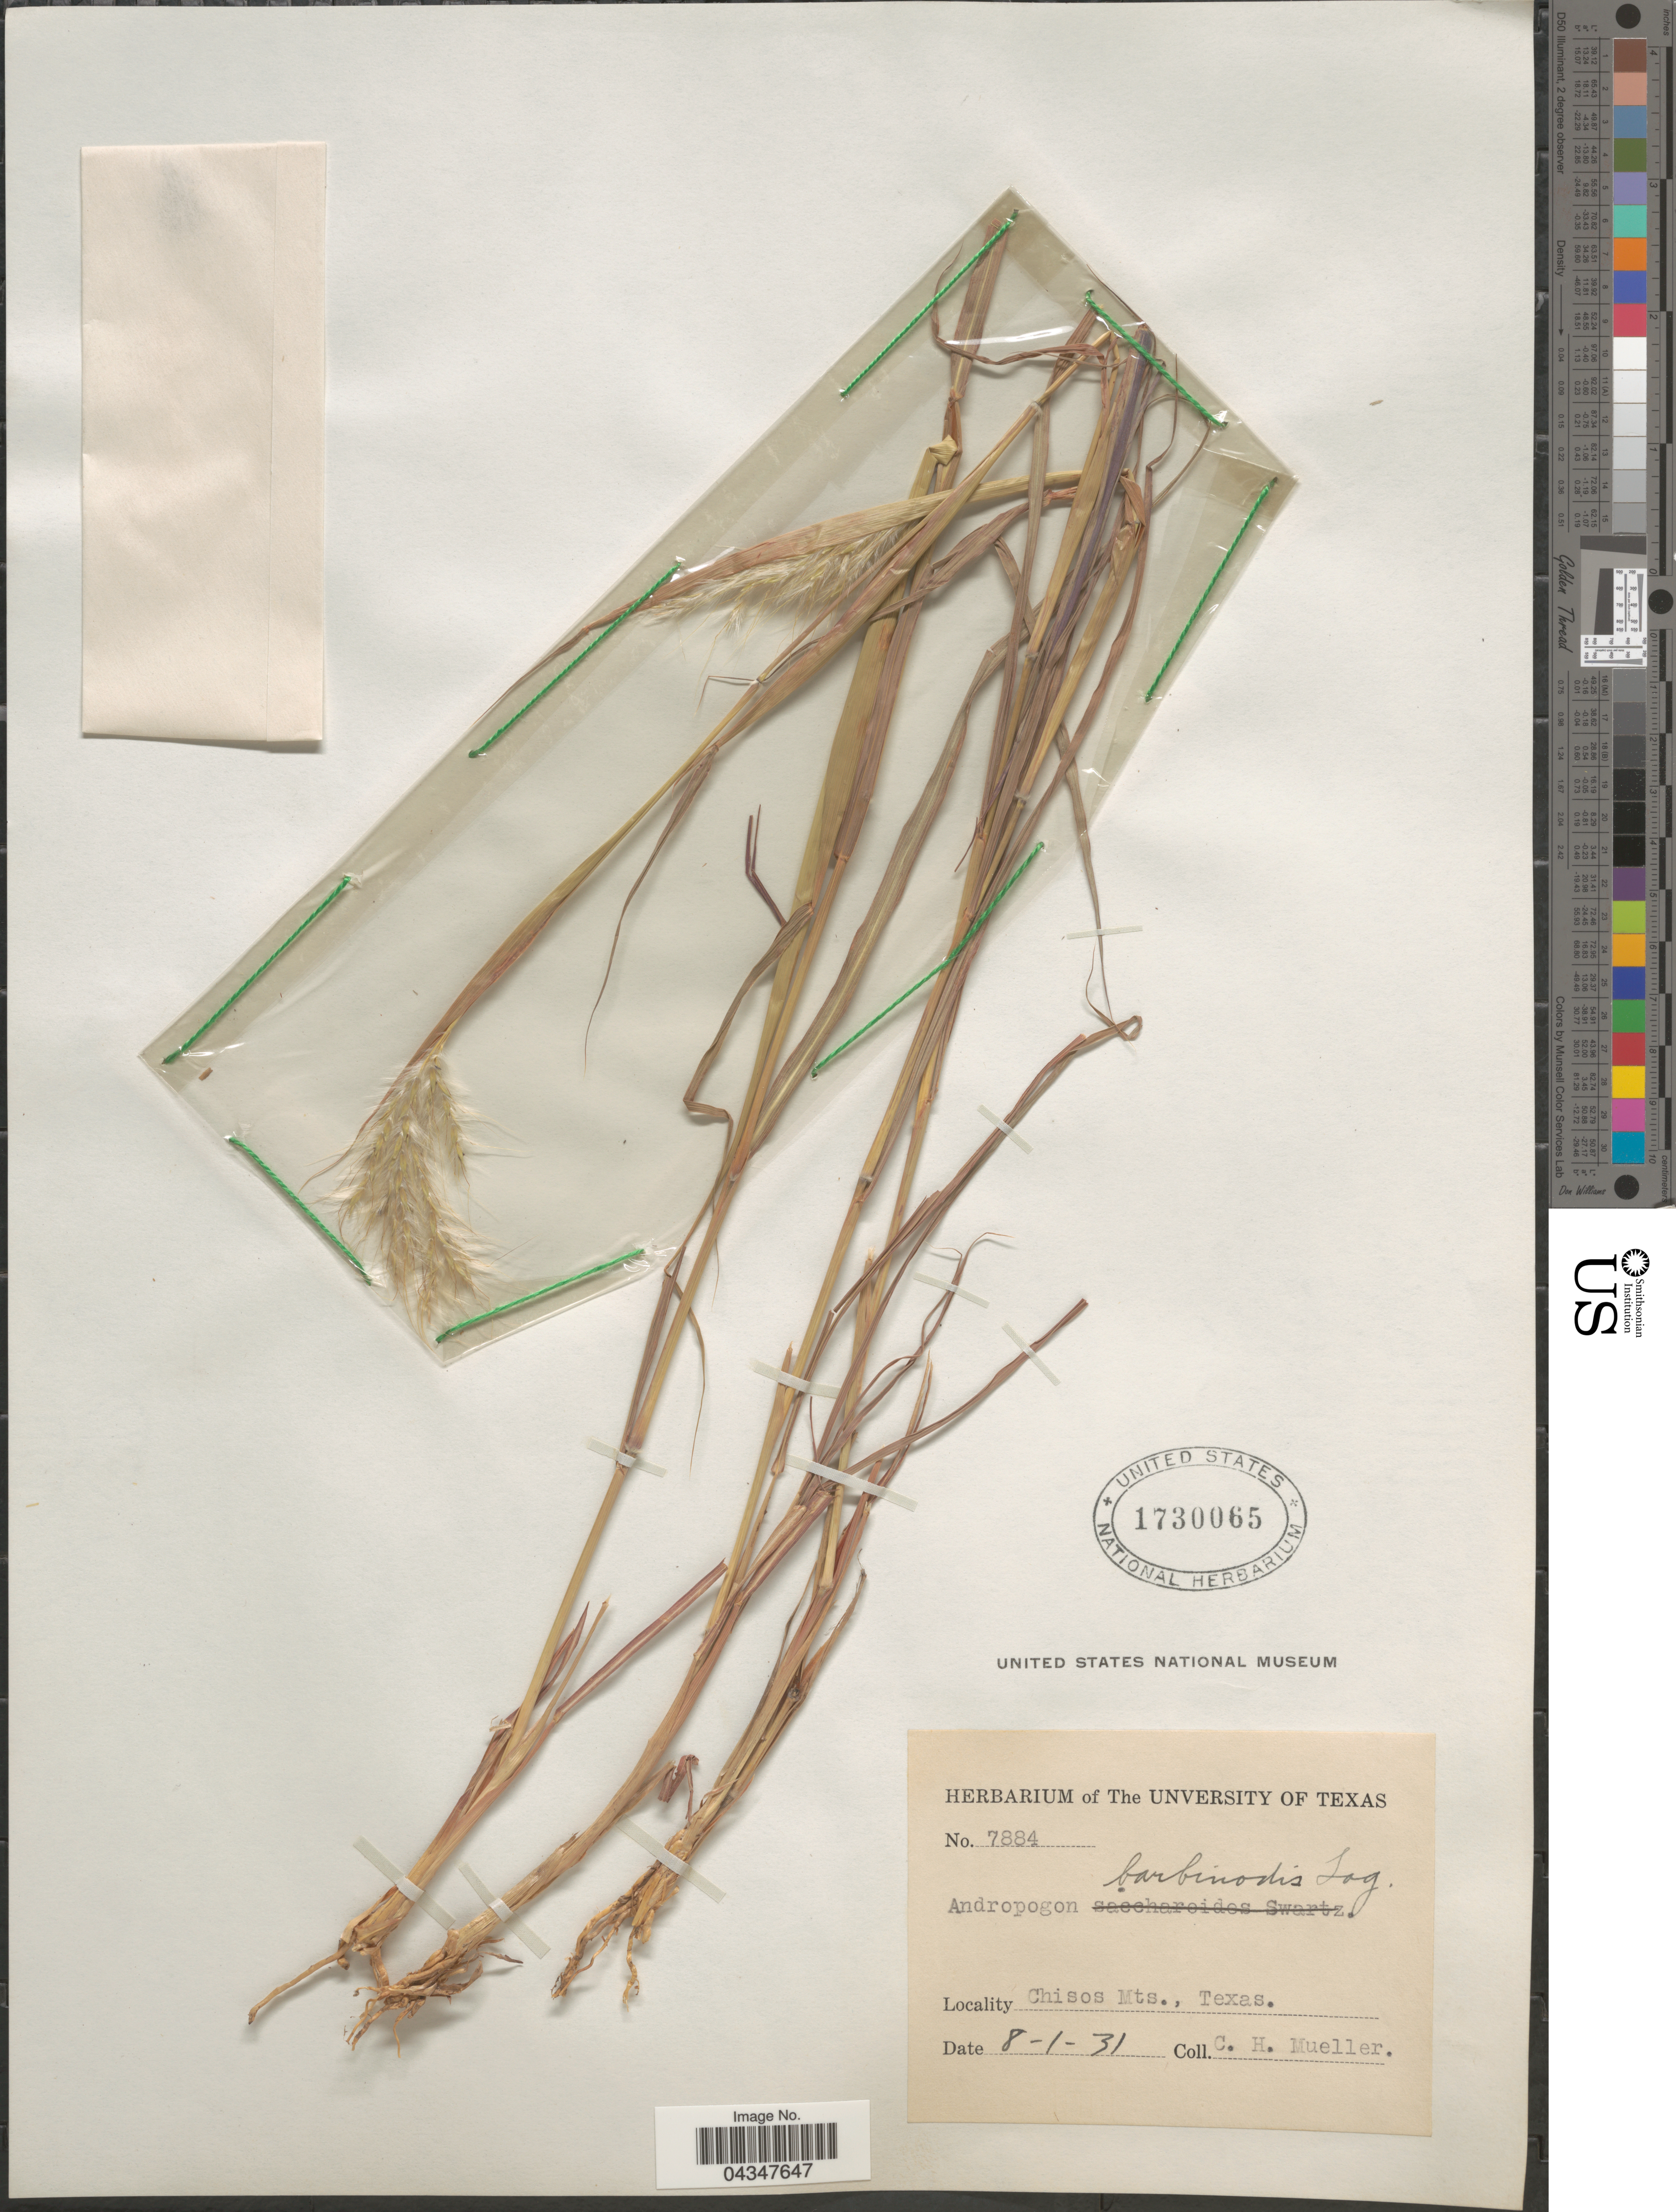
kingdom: Plantae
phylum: Tracheophyta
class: Liliopsida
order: Poales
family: Poaceae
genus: Bothriochloa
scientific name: Bothriochloa barbinodis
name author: (Lag.) Herter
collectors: C. H. Mueller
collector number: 7884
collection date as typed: Transcribed d/m/y: 1/8/31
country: United States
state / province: Texas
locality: Chisos Mts.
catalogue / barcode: US 1730065